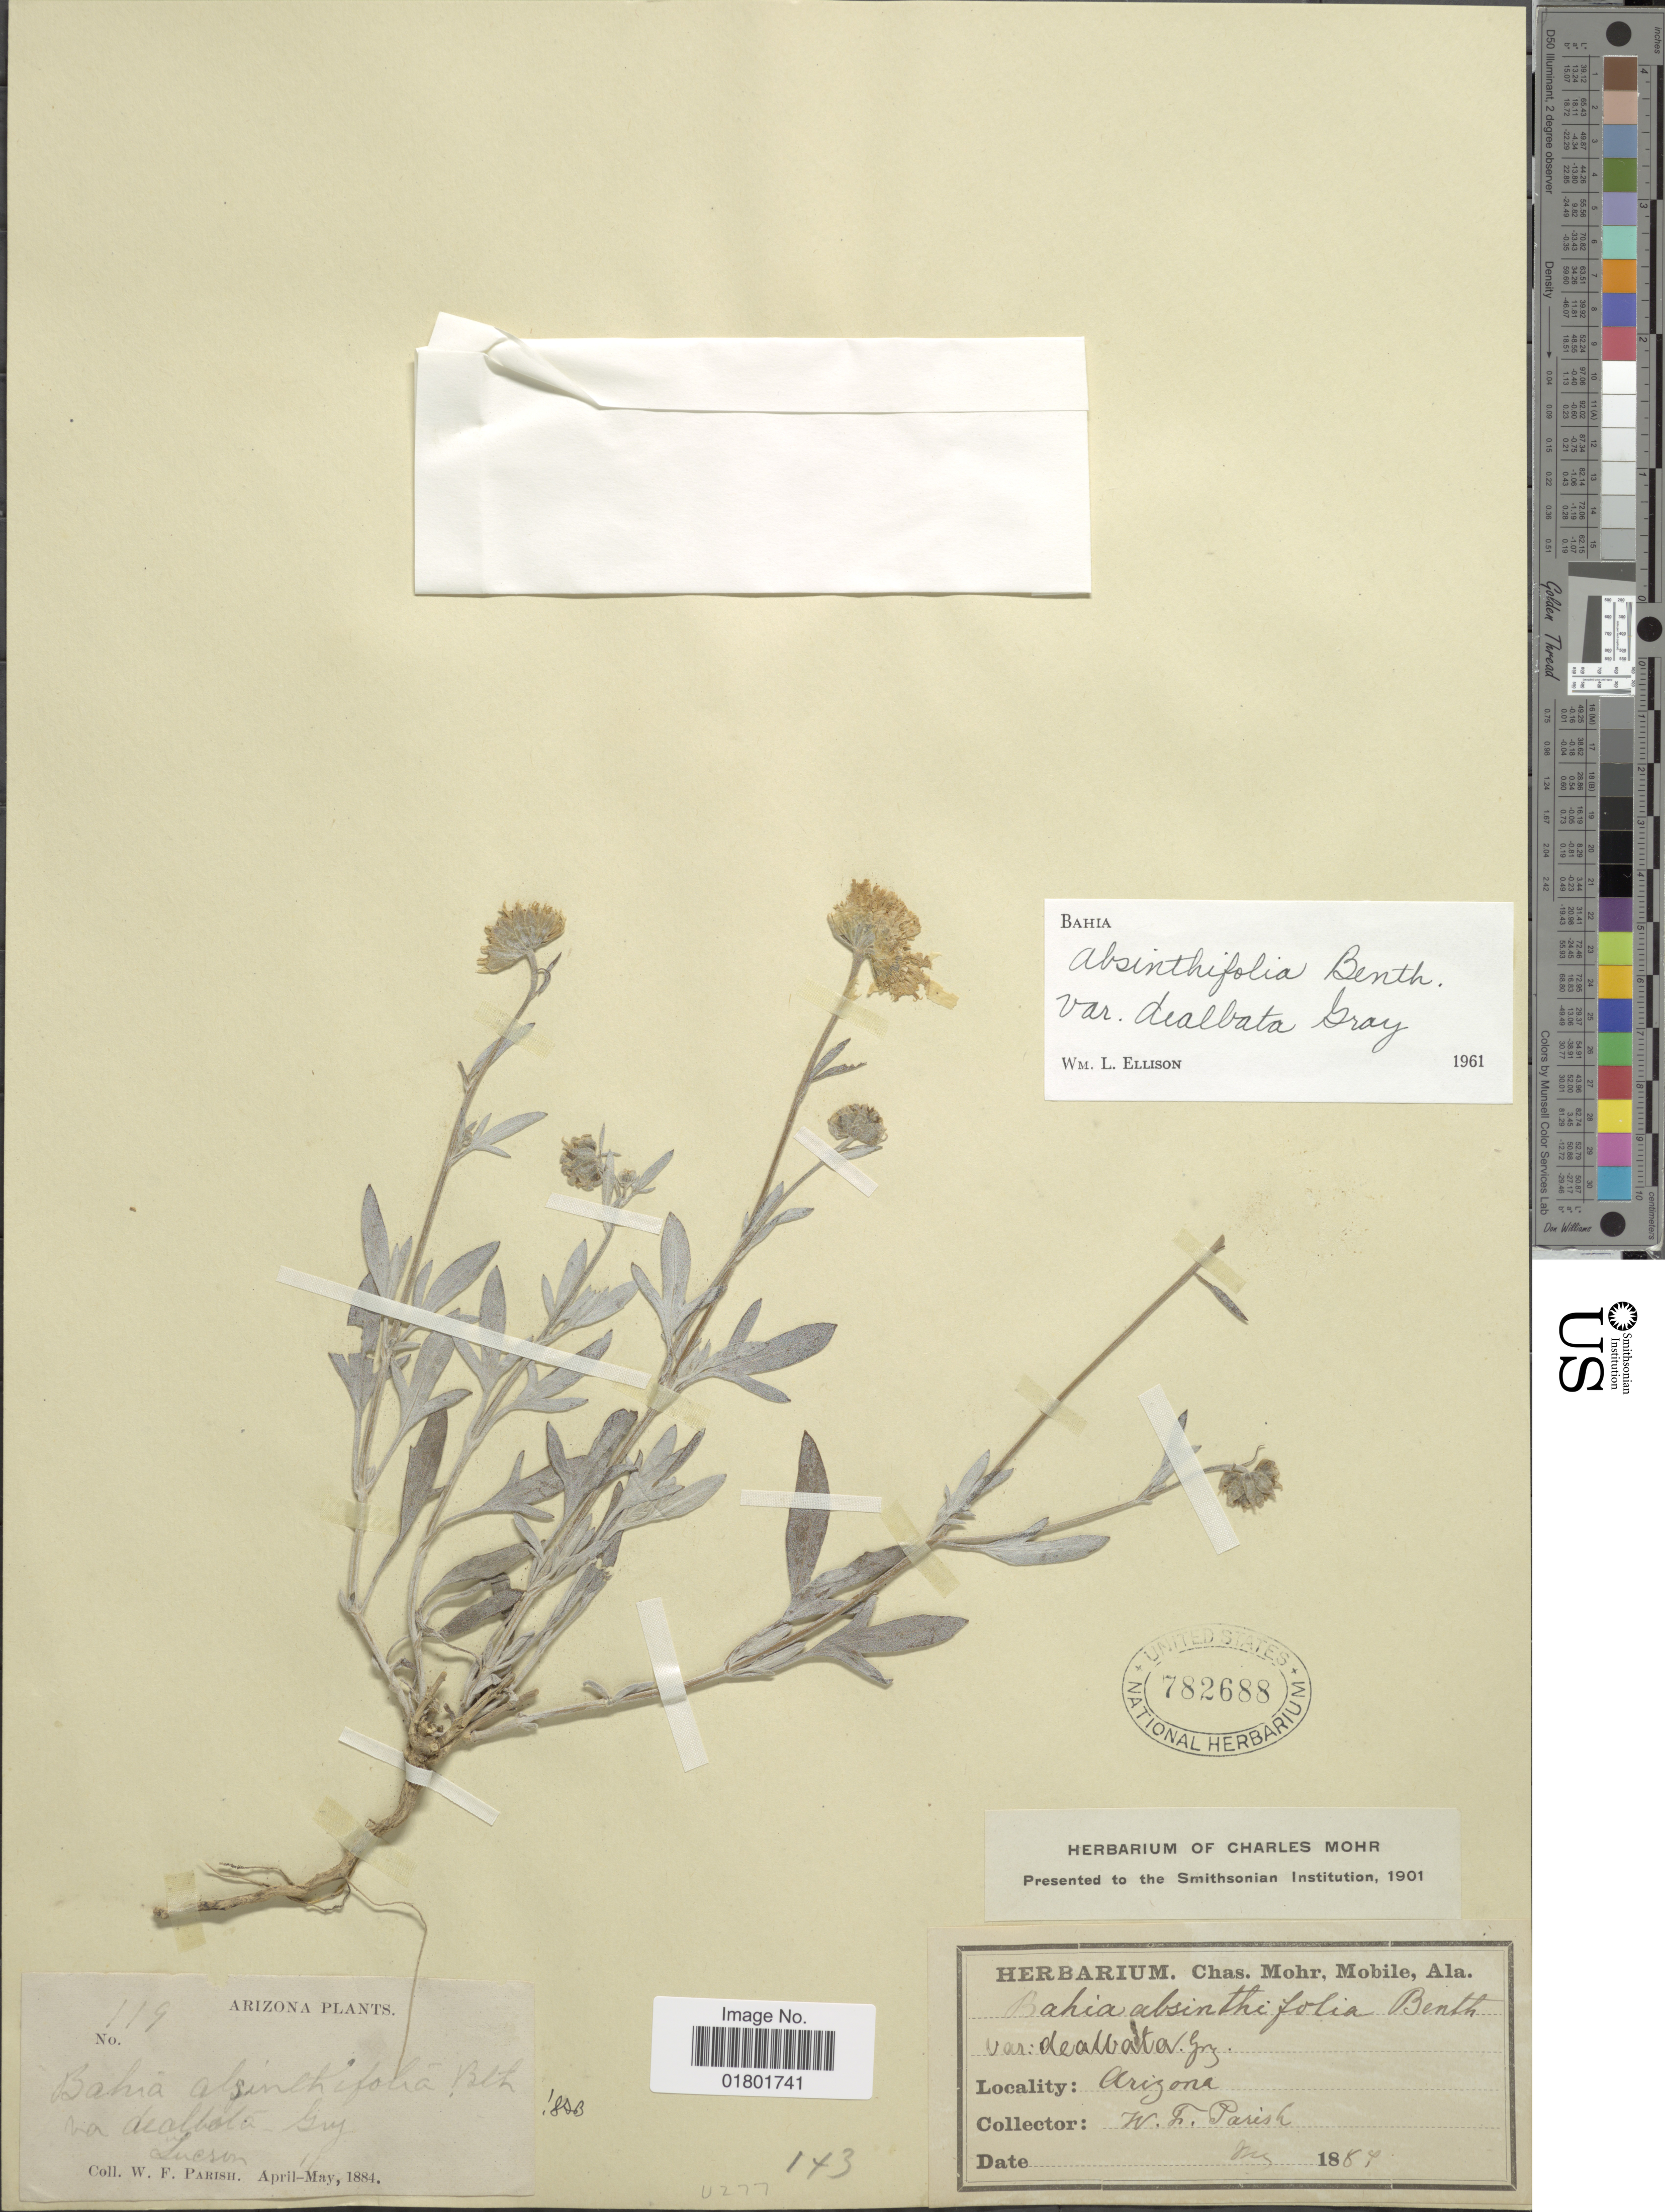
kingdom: Plantae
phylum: Tracheophyta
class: Magnoliopsida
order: Asterales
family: Asteraceae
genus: Bahia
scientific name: Bahia absinthifolia var. dealbata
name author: A. Gray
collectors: W. F. Parish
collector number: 119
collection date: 1884-04/1884-05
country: United States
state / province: Arizona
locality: Tucson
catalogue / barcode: US 782688